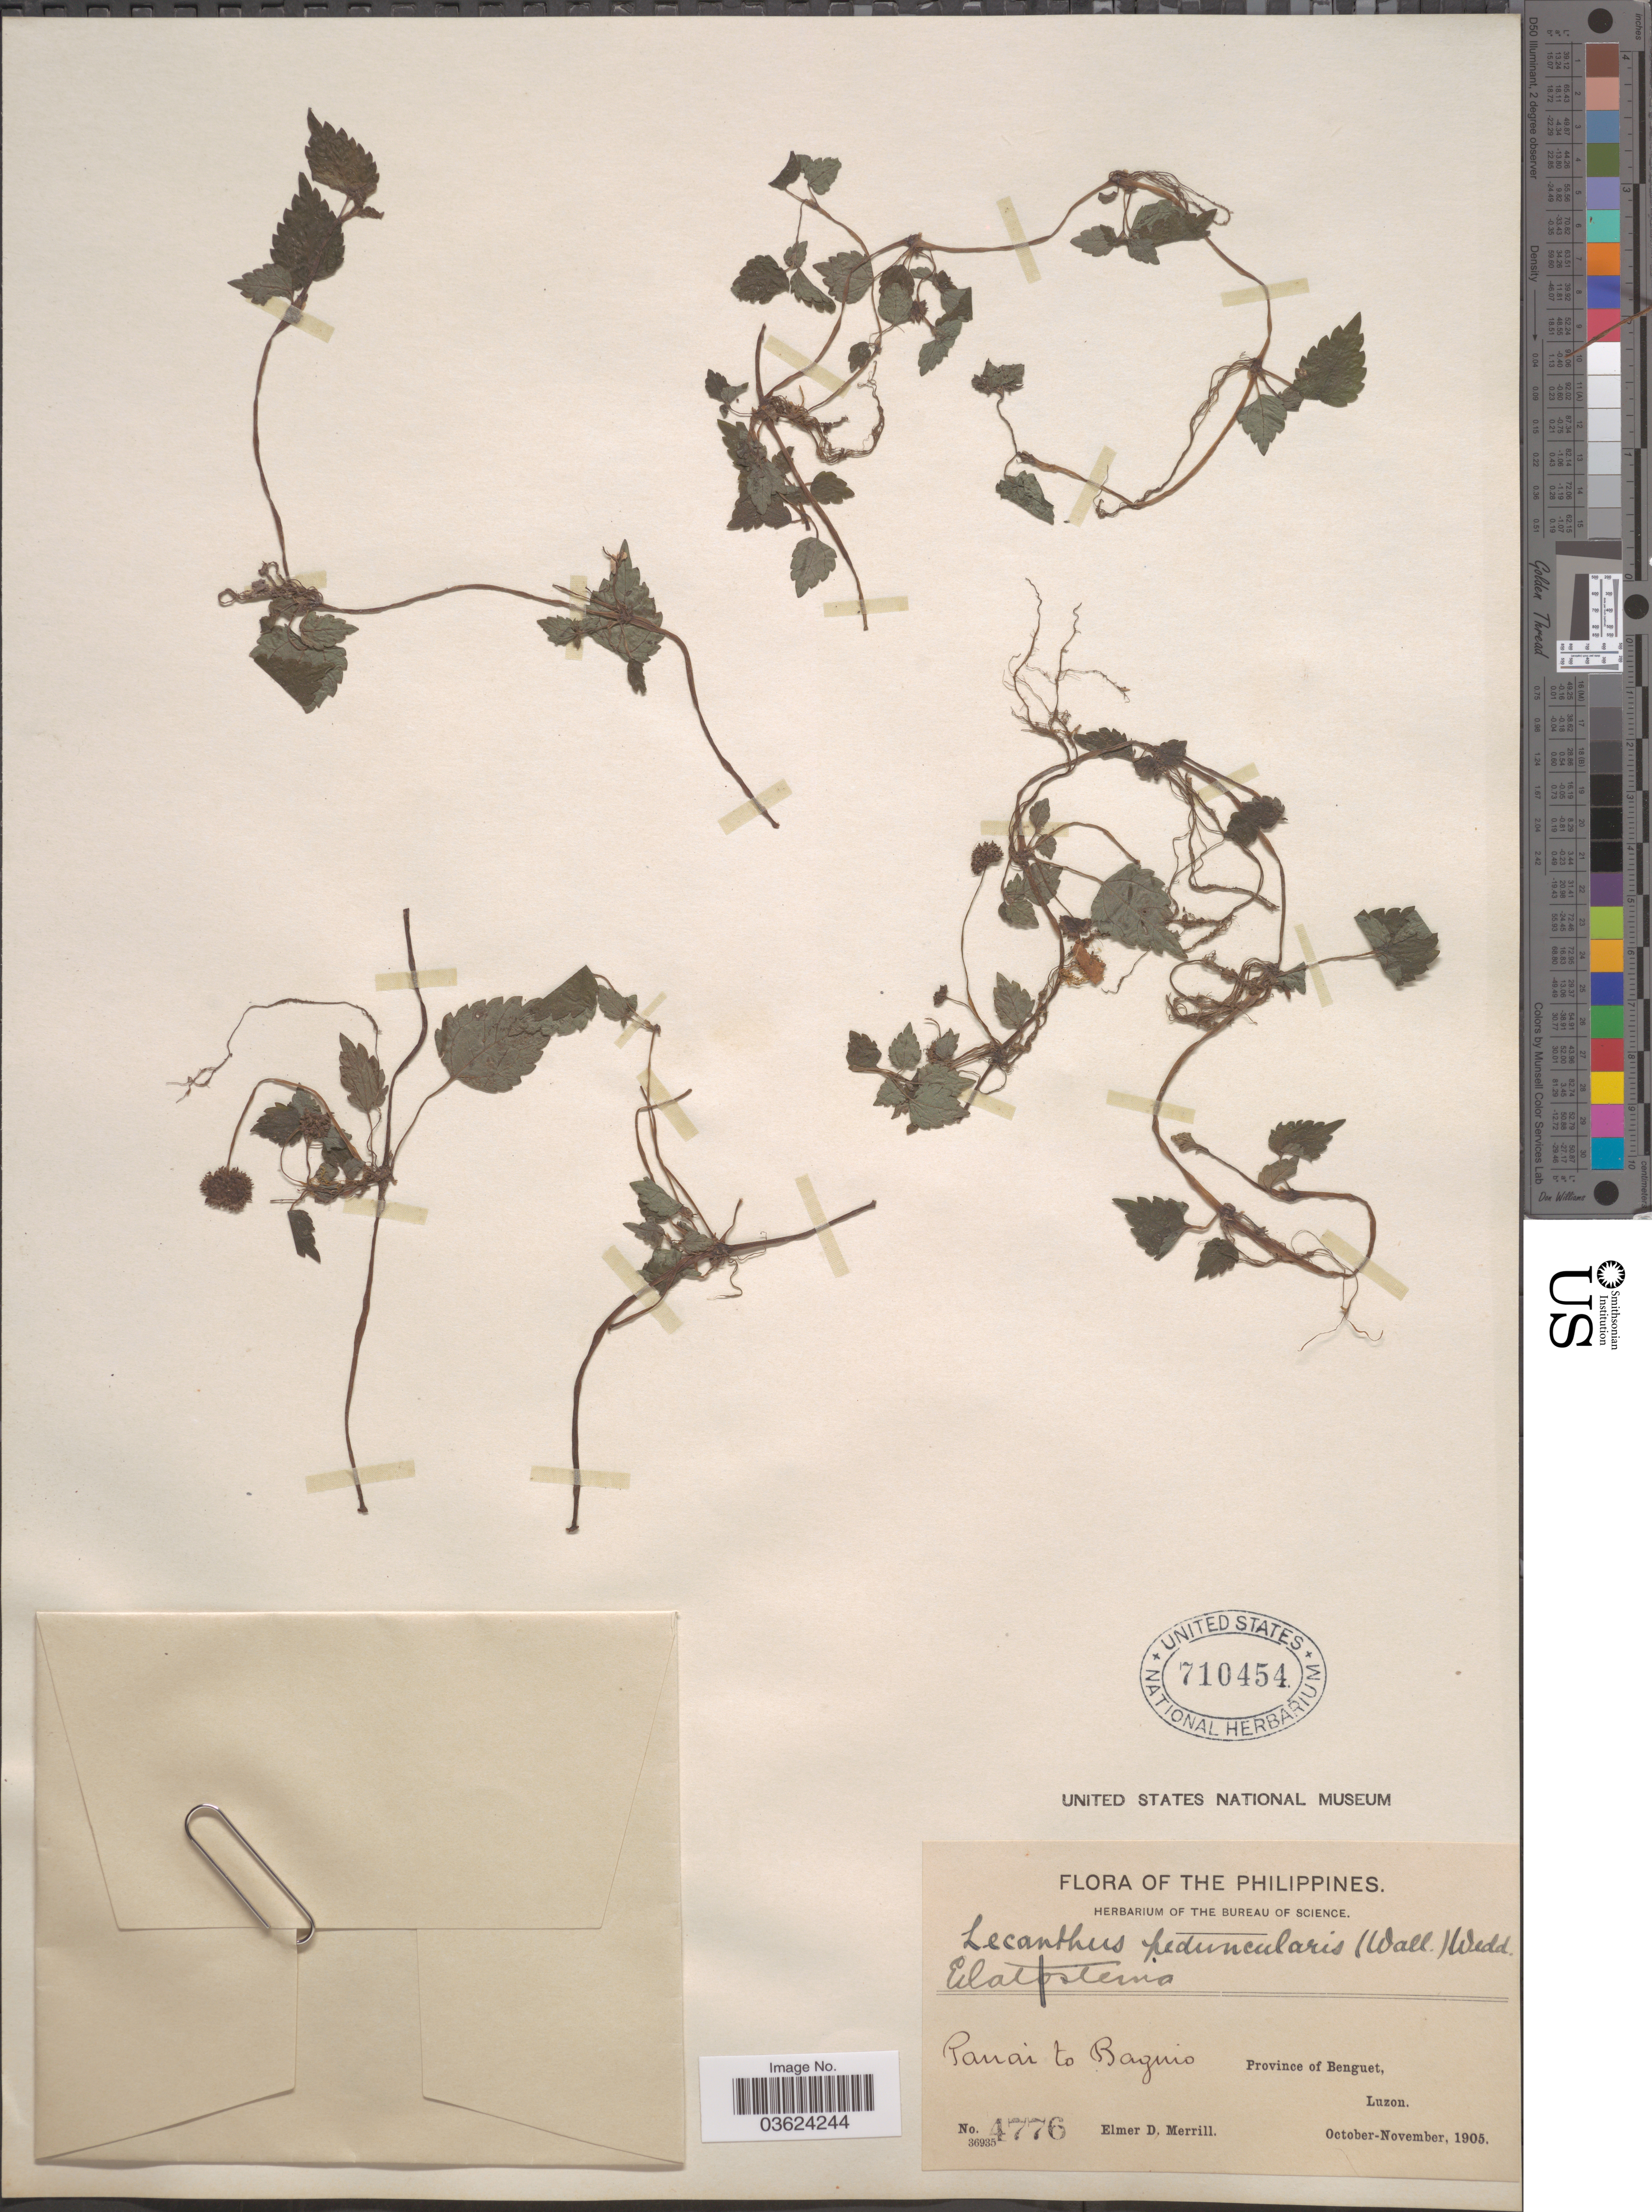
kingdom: Plantae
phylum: Tracheophyta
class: Magnoliopsida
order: Rosales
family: Urticaceae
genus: Lecanthus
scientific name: Lecanthus peduncularis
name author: (Wall. ex Royle) Wedd.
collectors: E. D. Merrill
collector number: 4776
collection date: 1905-10/1905-11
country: Philippines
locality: Panai to Baguio. Province of Benguet. Luzon.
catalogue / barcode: US 710454